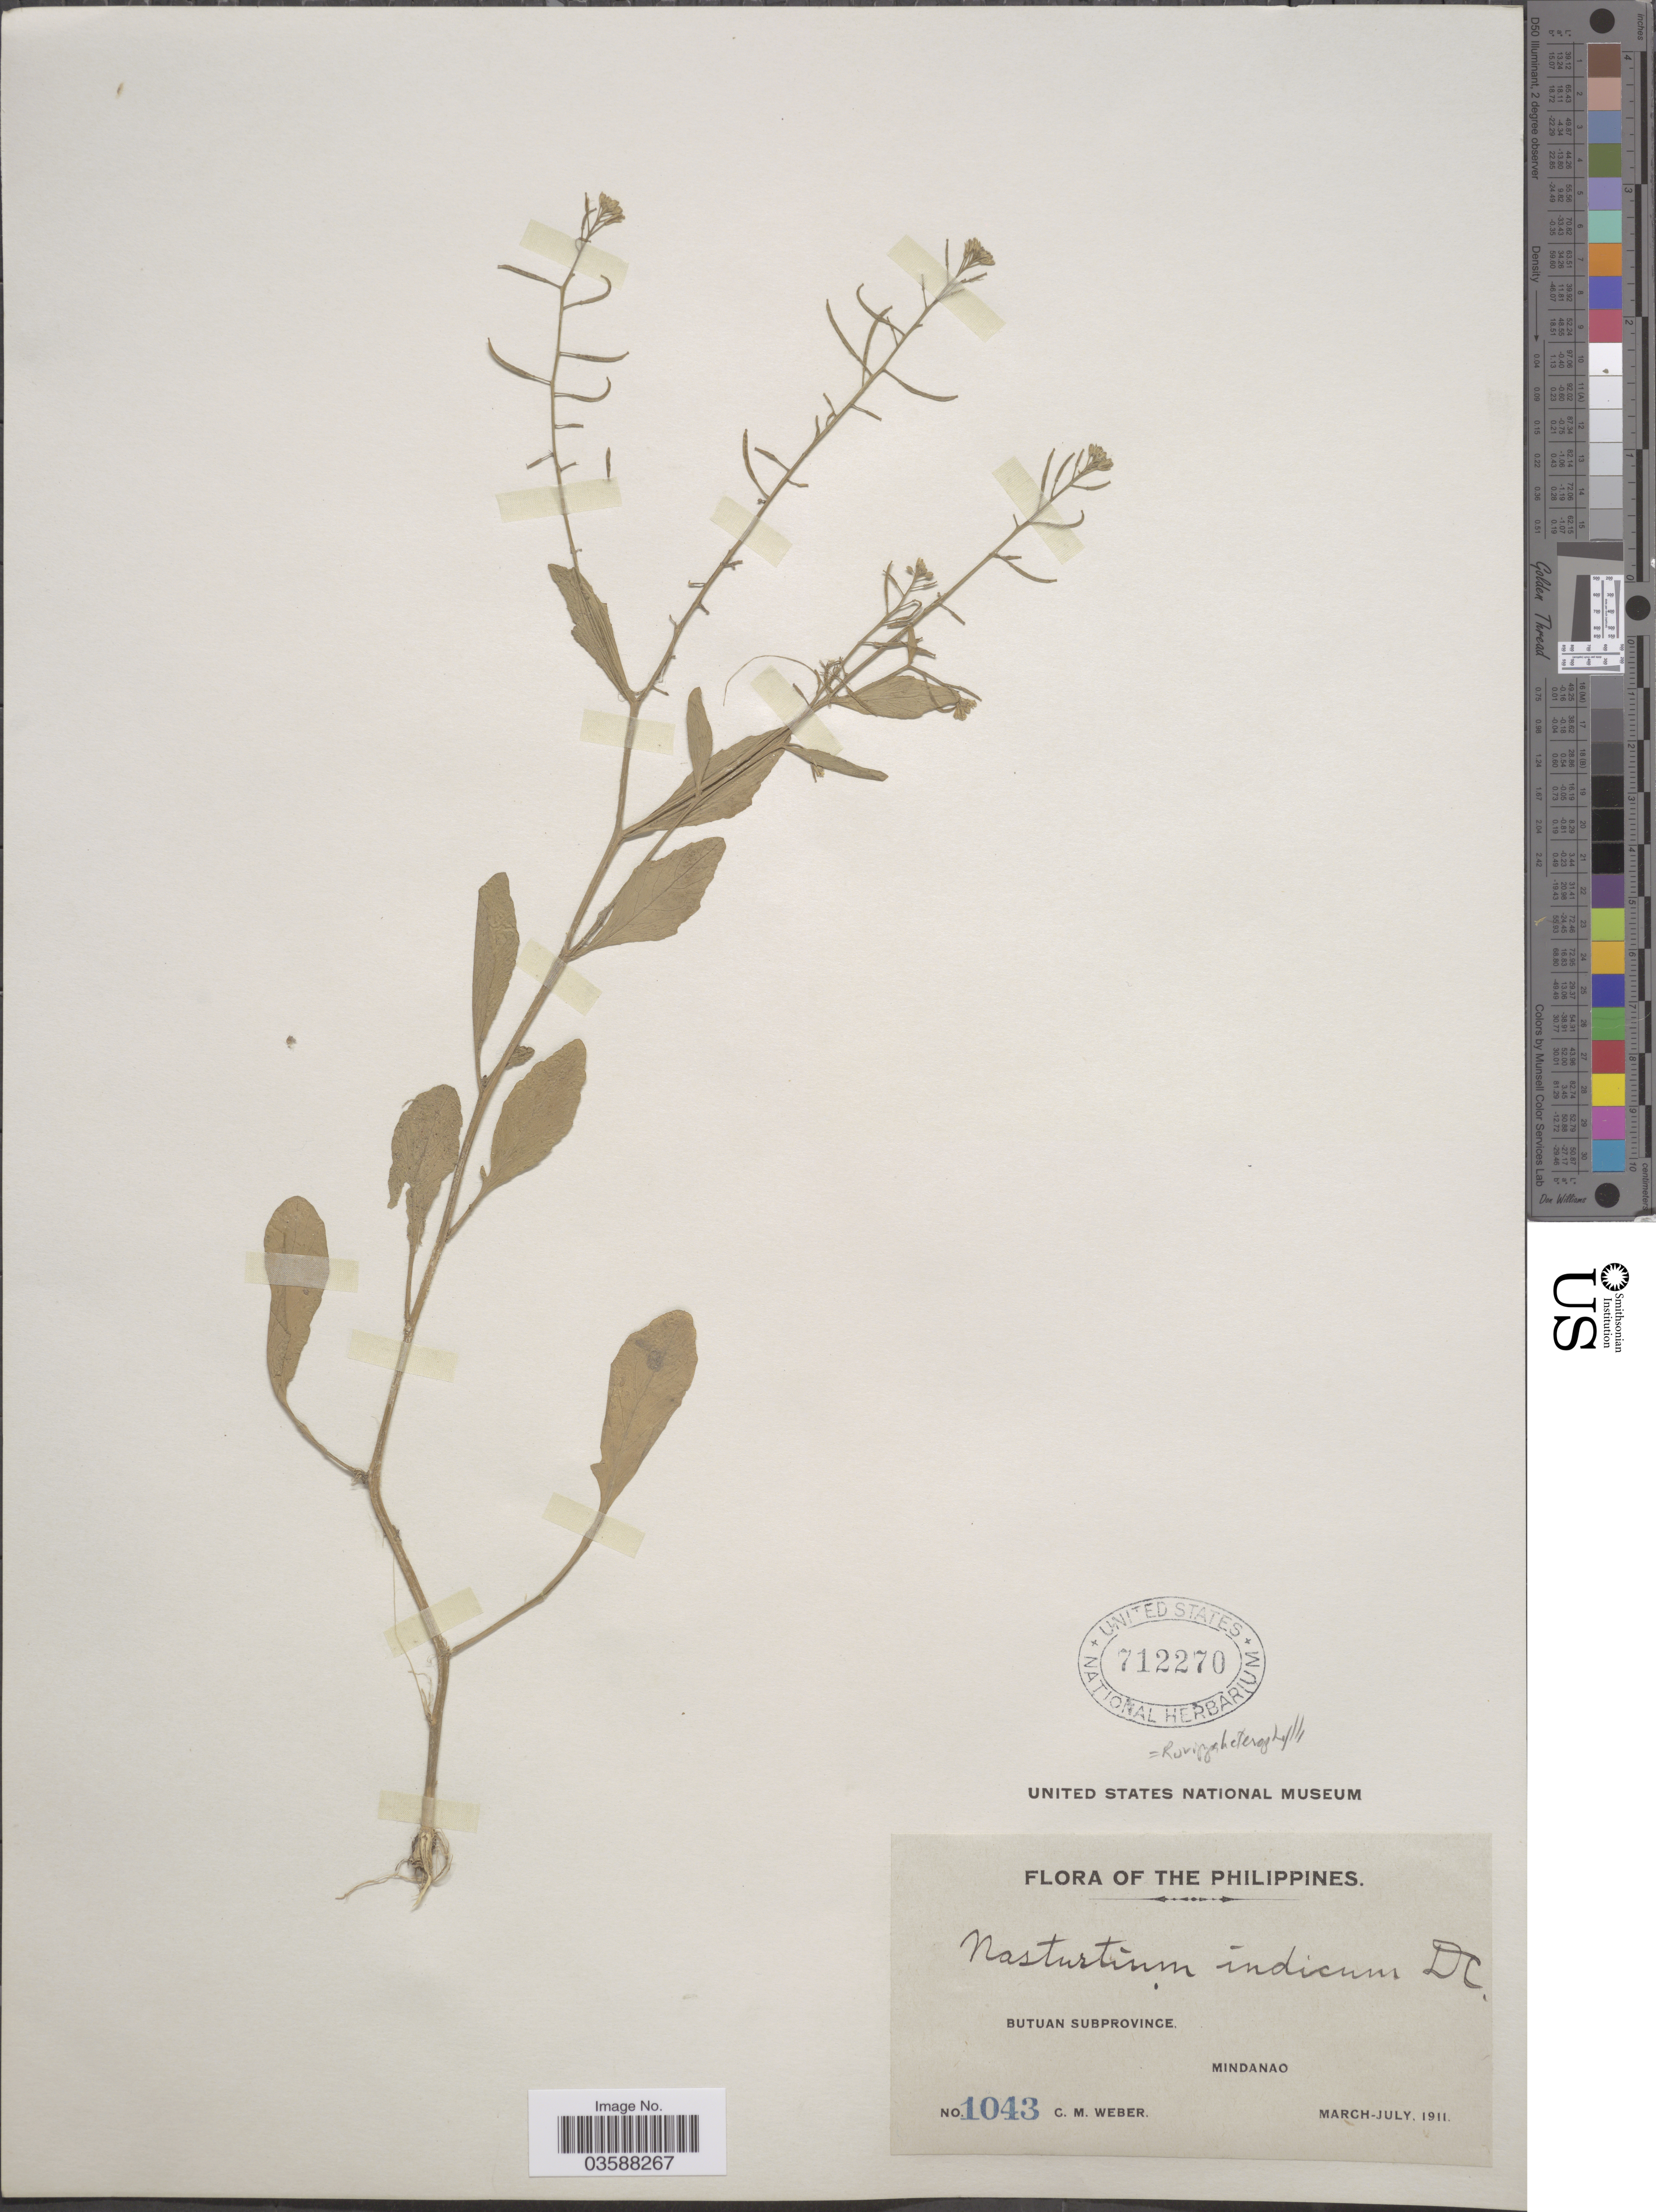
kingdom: Plantae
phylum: Tracheophyta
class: Magnoliopsida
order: Brassicales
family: Brassicaceae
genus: Rorippa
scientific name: Rorippa indica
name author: (L.) Hiern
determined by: Strong, M. T., (US), Smithsonian Institution - National Museum of Natural History (UNITED STATES)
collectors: C. M. Weber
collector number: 1043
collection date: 1911-03/1911-07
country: Philippines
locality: Butuan Subprovince. Mindanao.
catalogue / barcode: US 712270